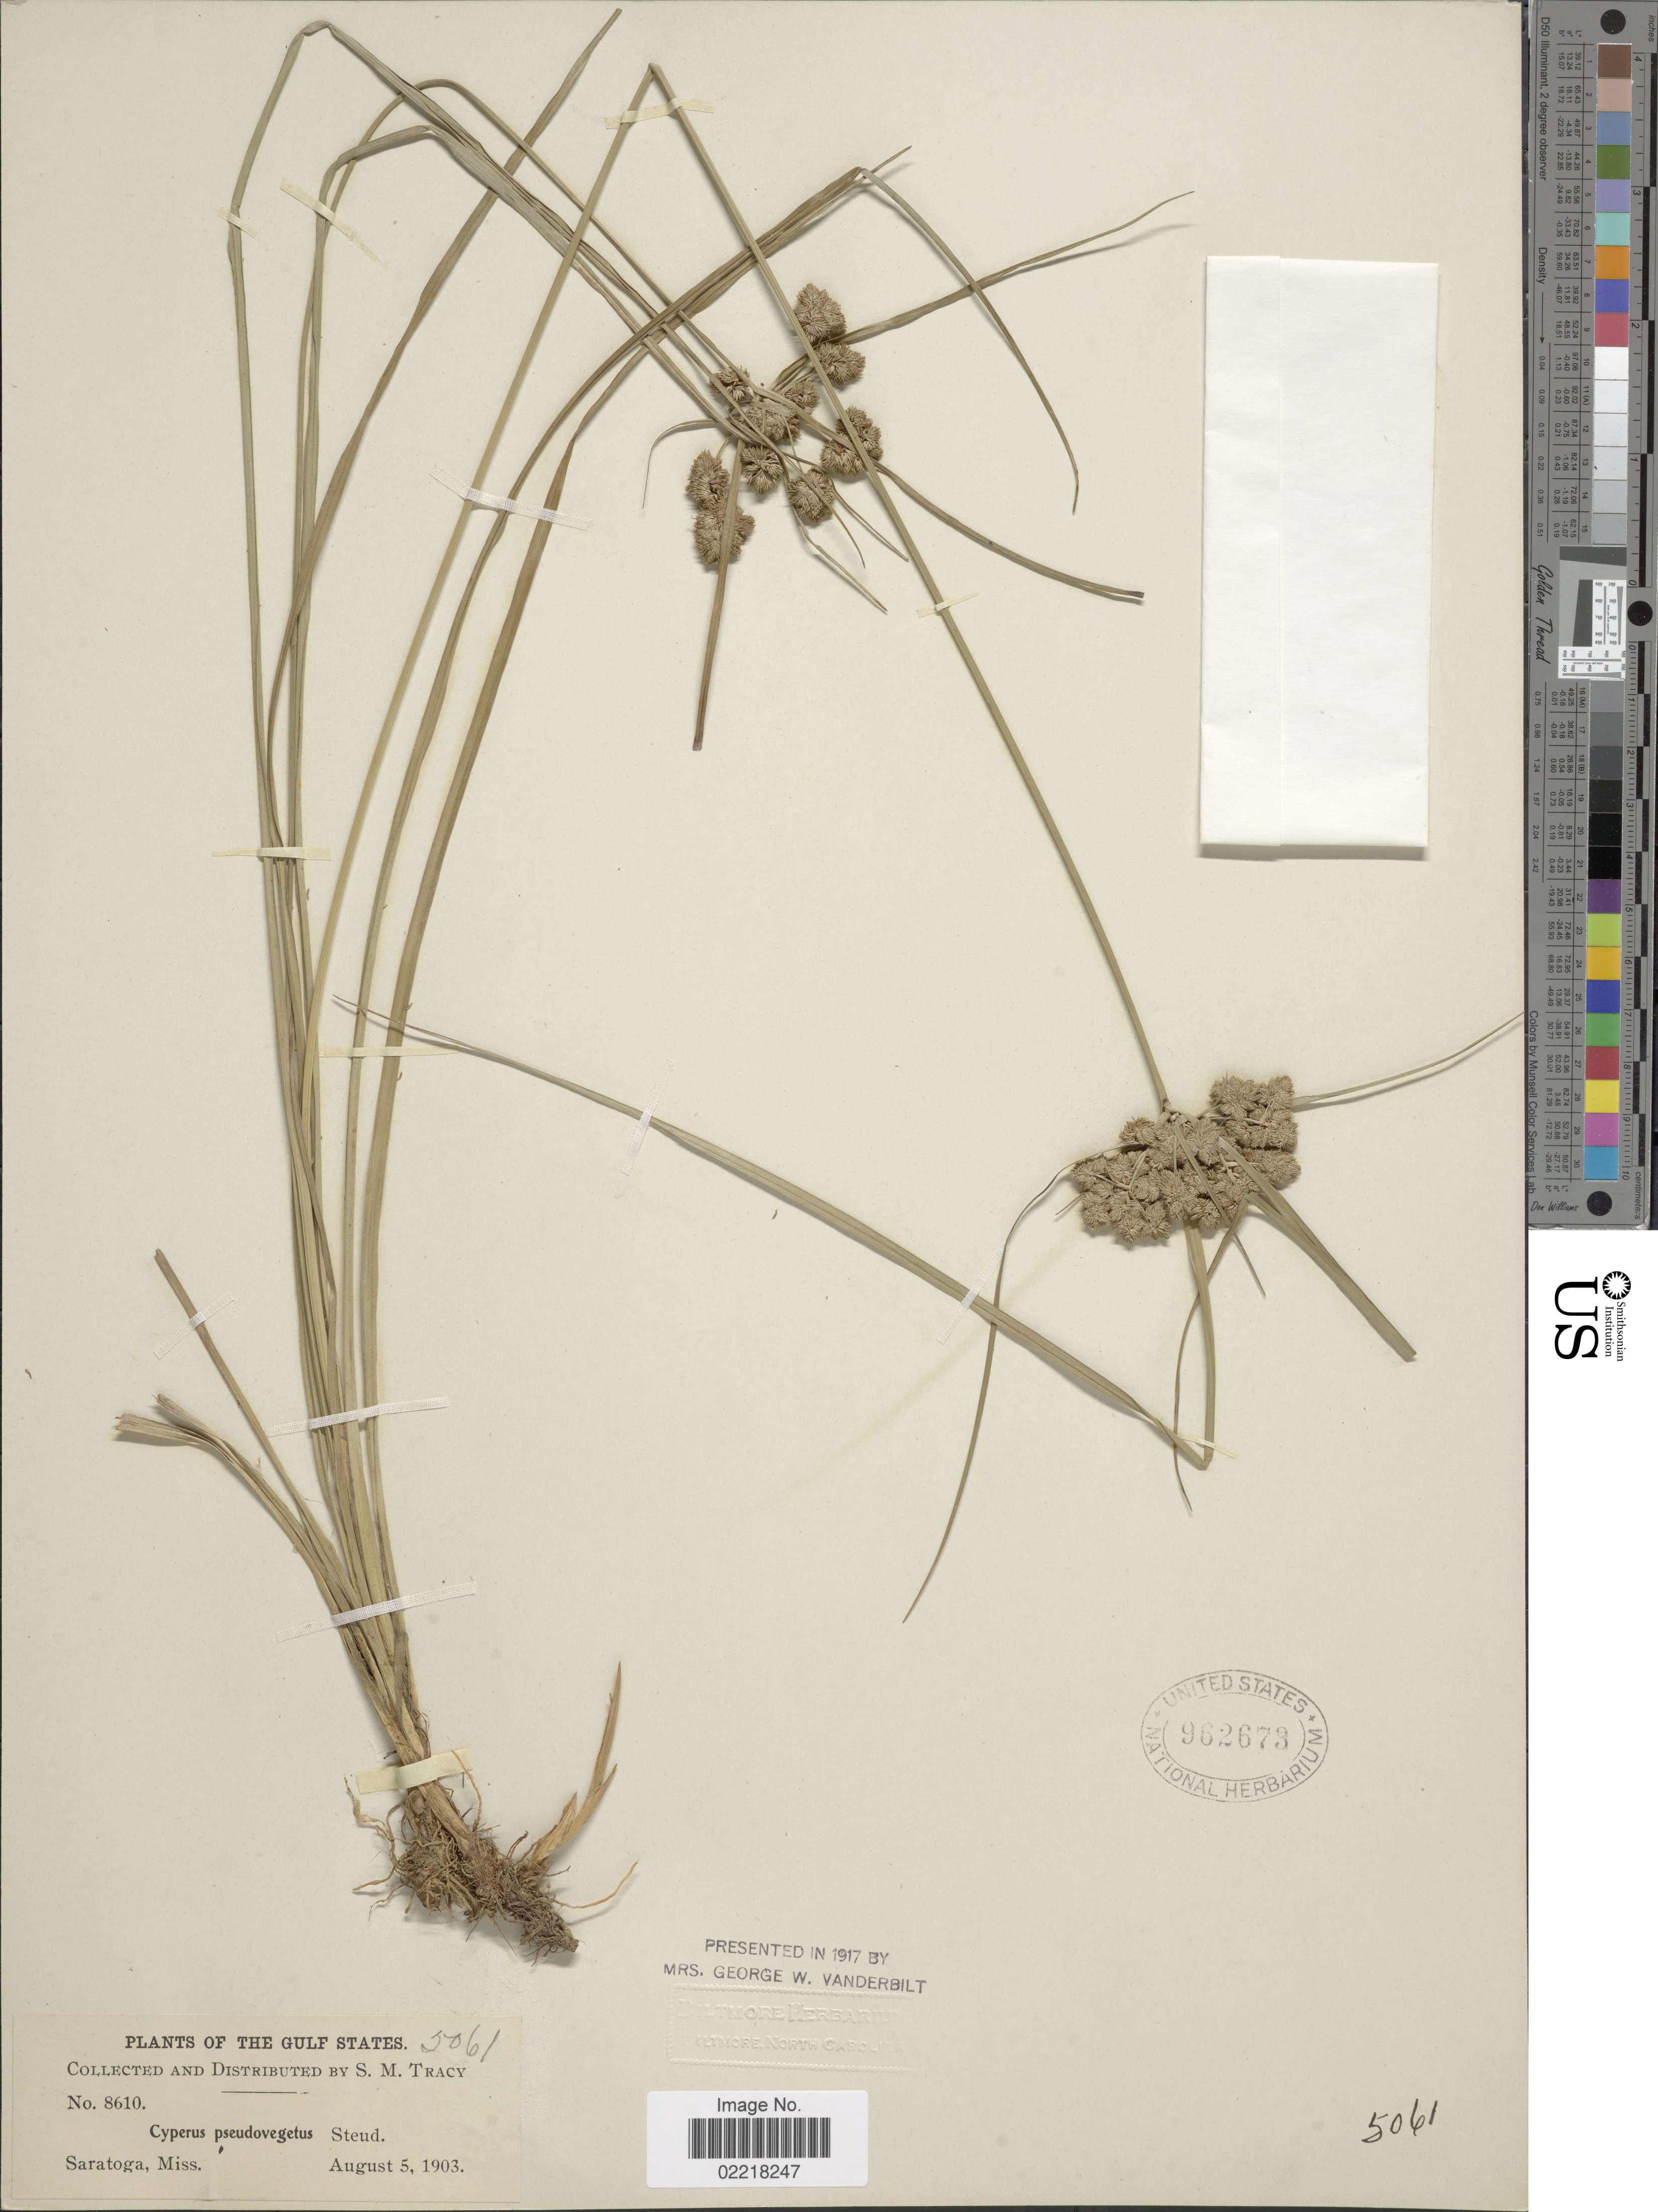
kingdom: Plantae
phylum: Tracheophyta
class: Liliopsida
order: Poales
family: Cyperaceae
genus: Cyperus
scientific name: Cyperus pseudovegetus Steud.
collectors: S. M. Tracy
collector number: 8610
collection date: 1903-08-05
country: United States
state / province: Mississippi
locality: The Gulf States, Saratoga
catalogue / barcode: US 962673